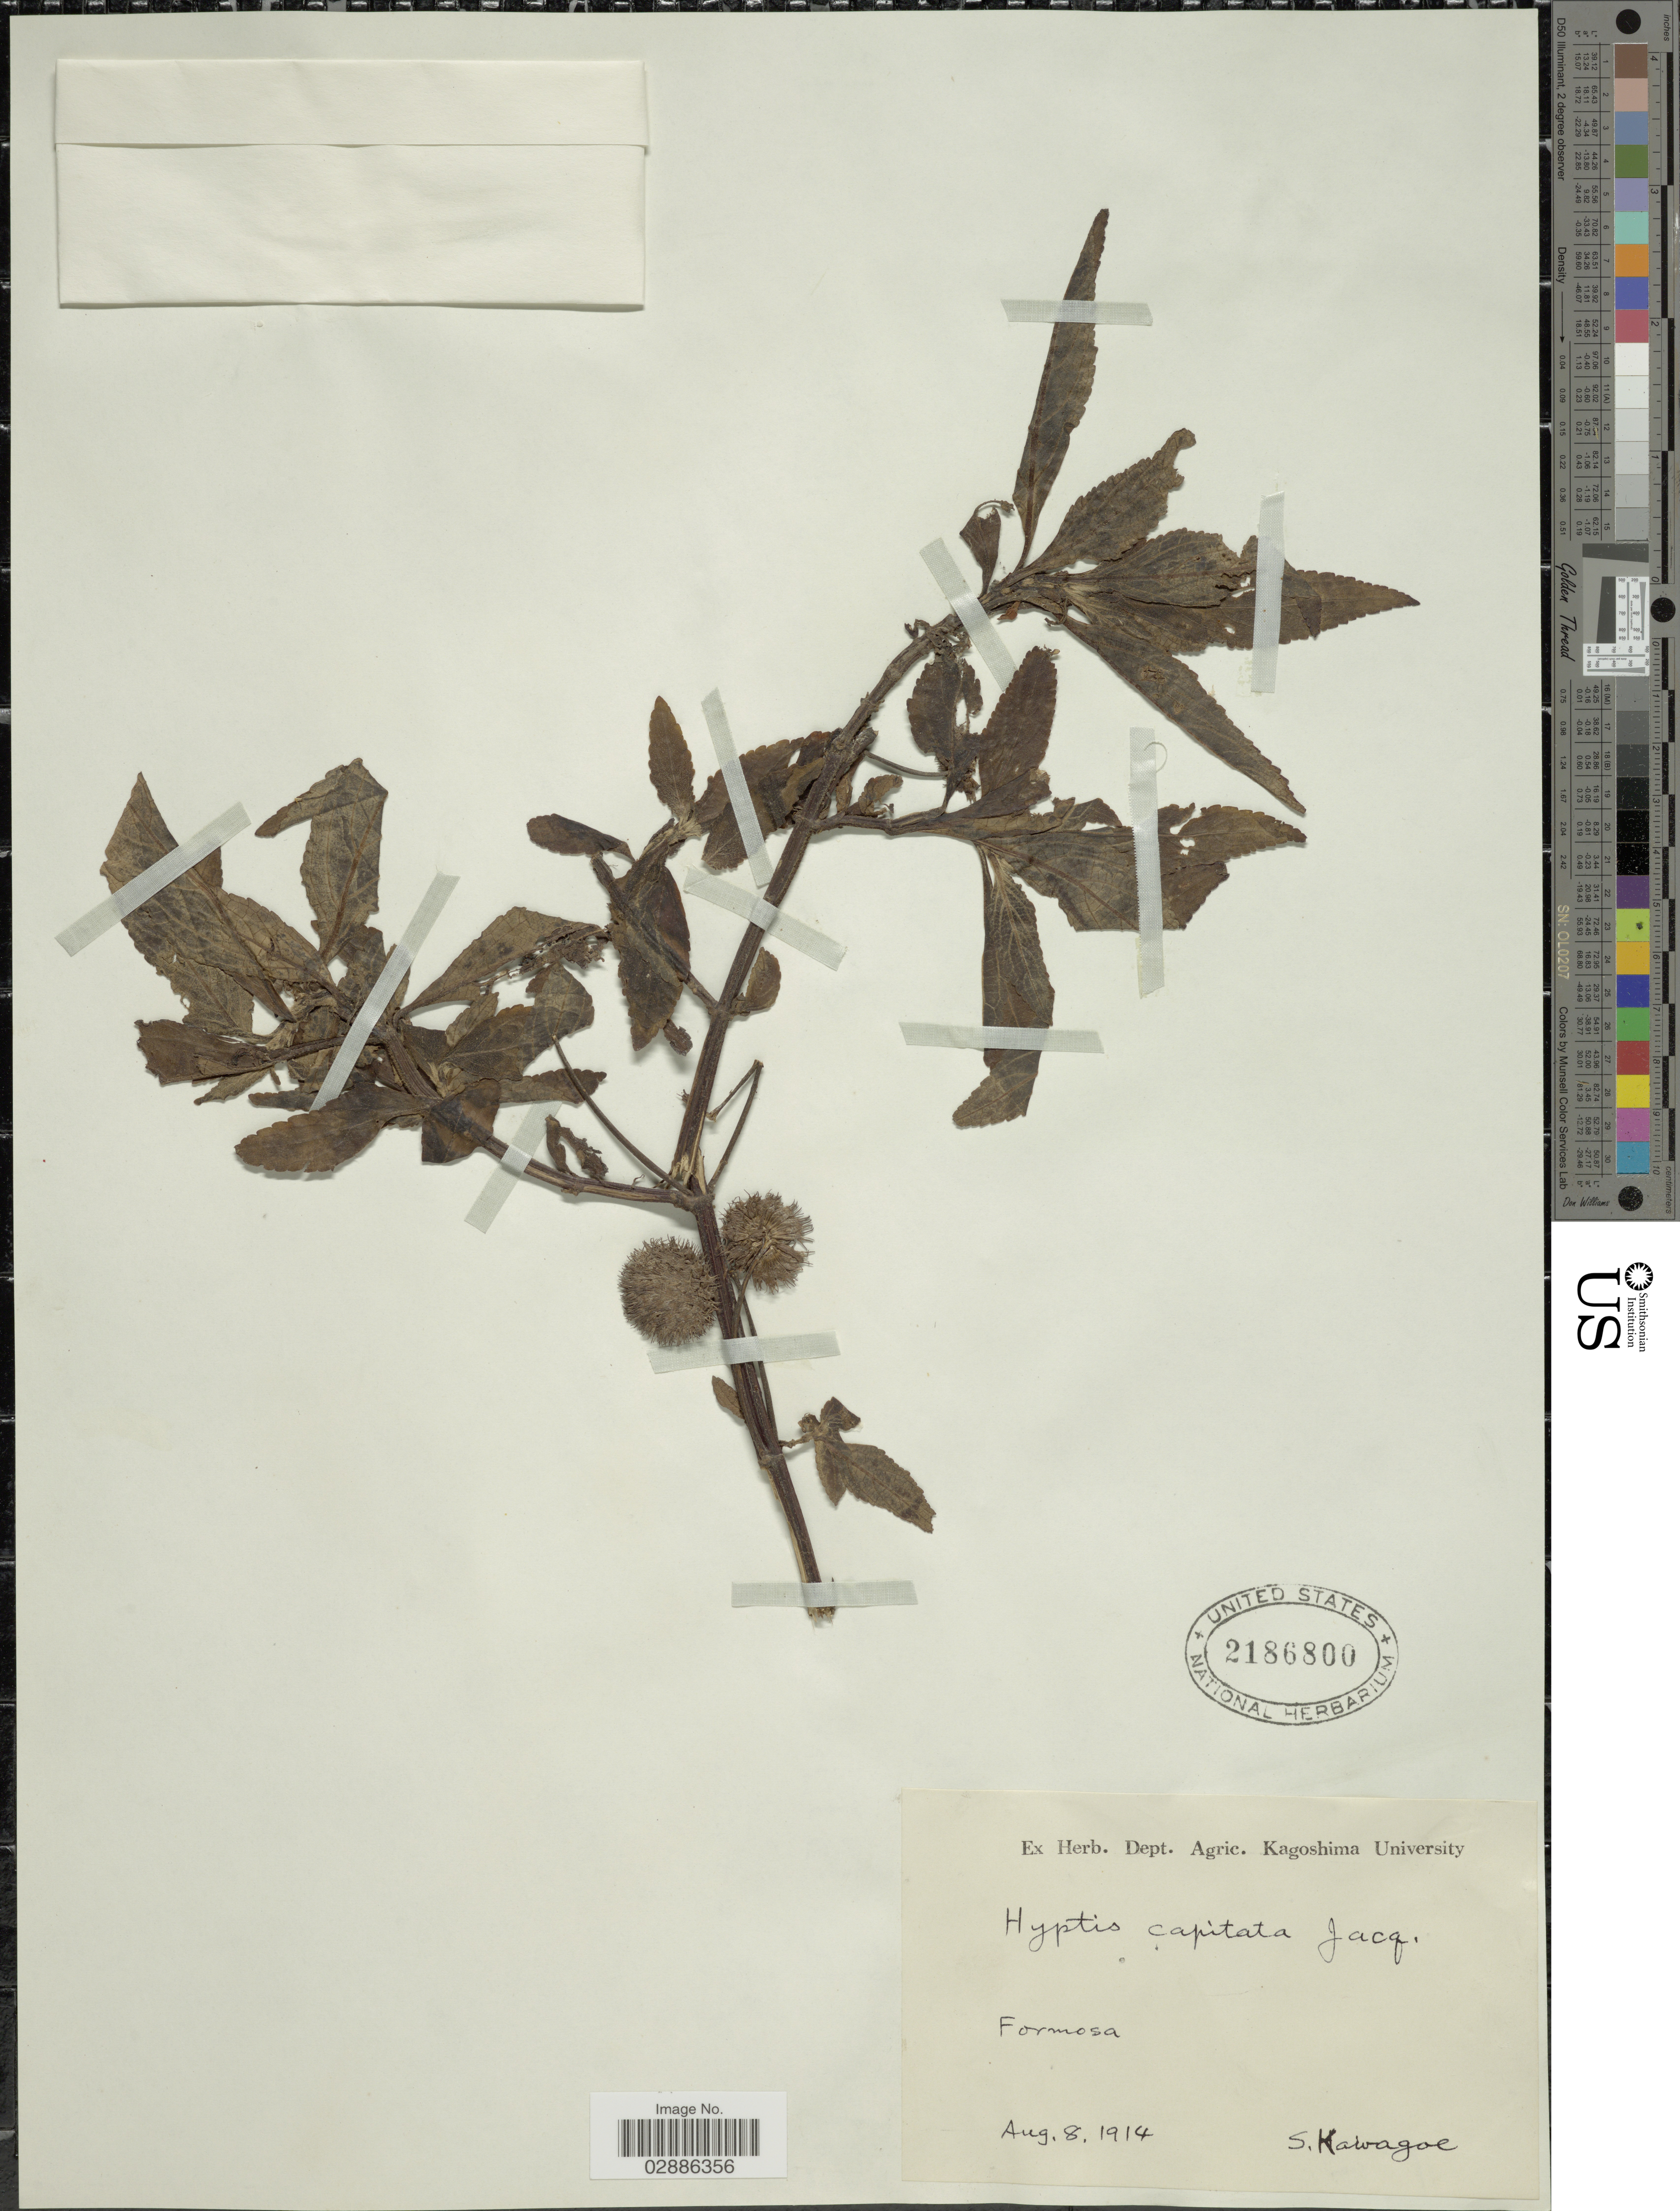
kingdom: Plantae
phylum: Tracheophyta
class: Magnoliopsida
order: Lamiales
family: Lamiaceae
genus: Hyptis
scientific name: Hyptis rhomboidea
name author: M. Martens & Galeotti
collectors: S. Kawagoe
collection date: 1914-08-08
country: Taiwan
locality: Formosa.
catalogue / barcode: US 2186800